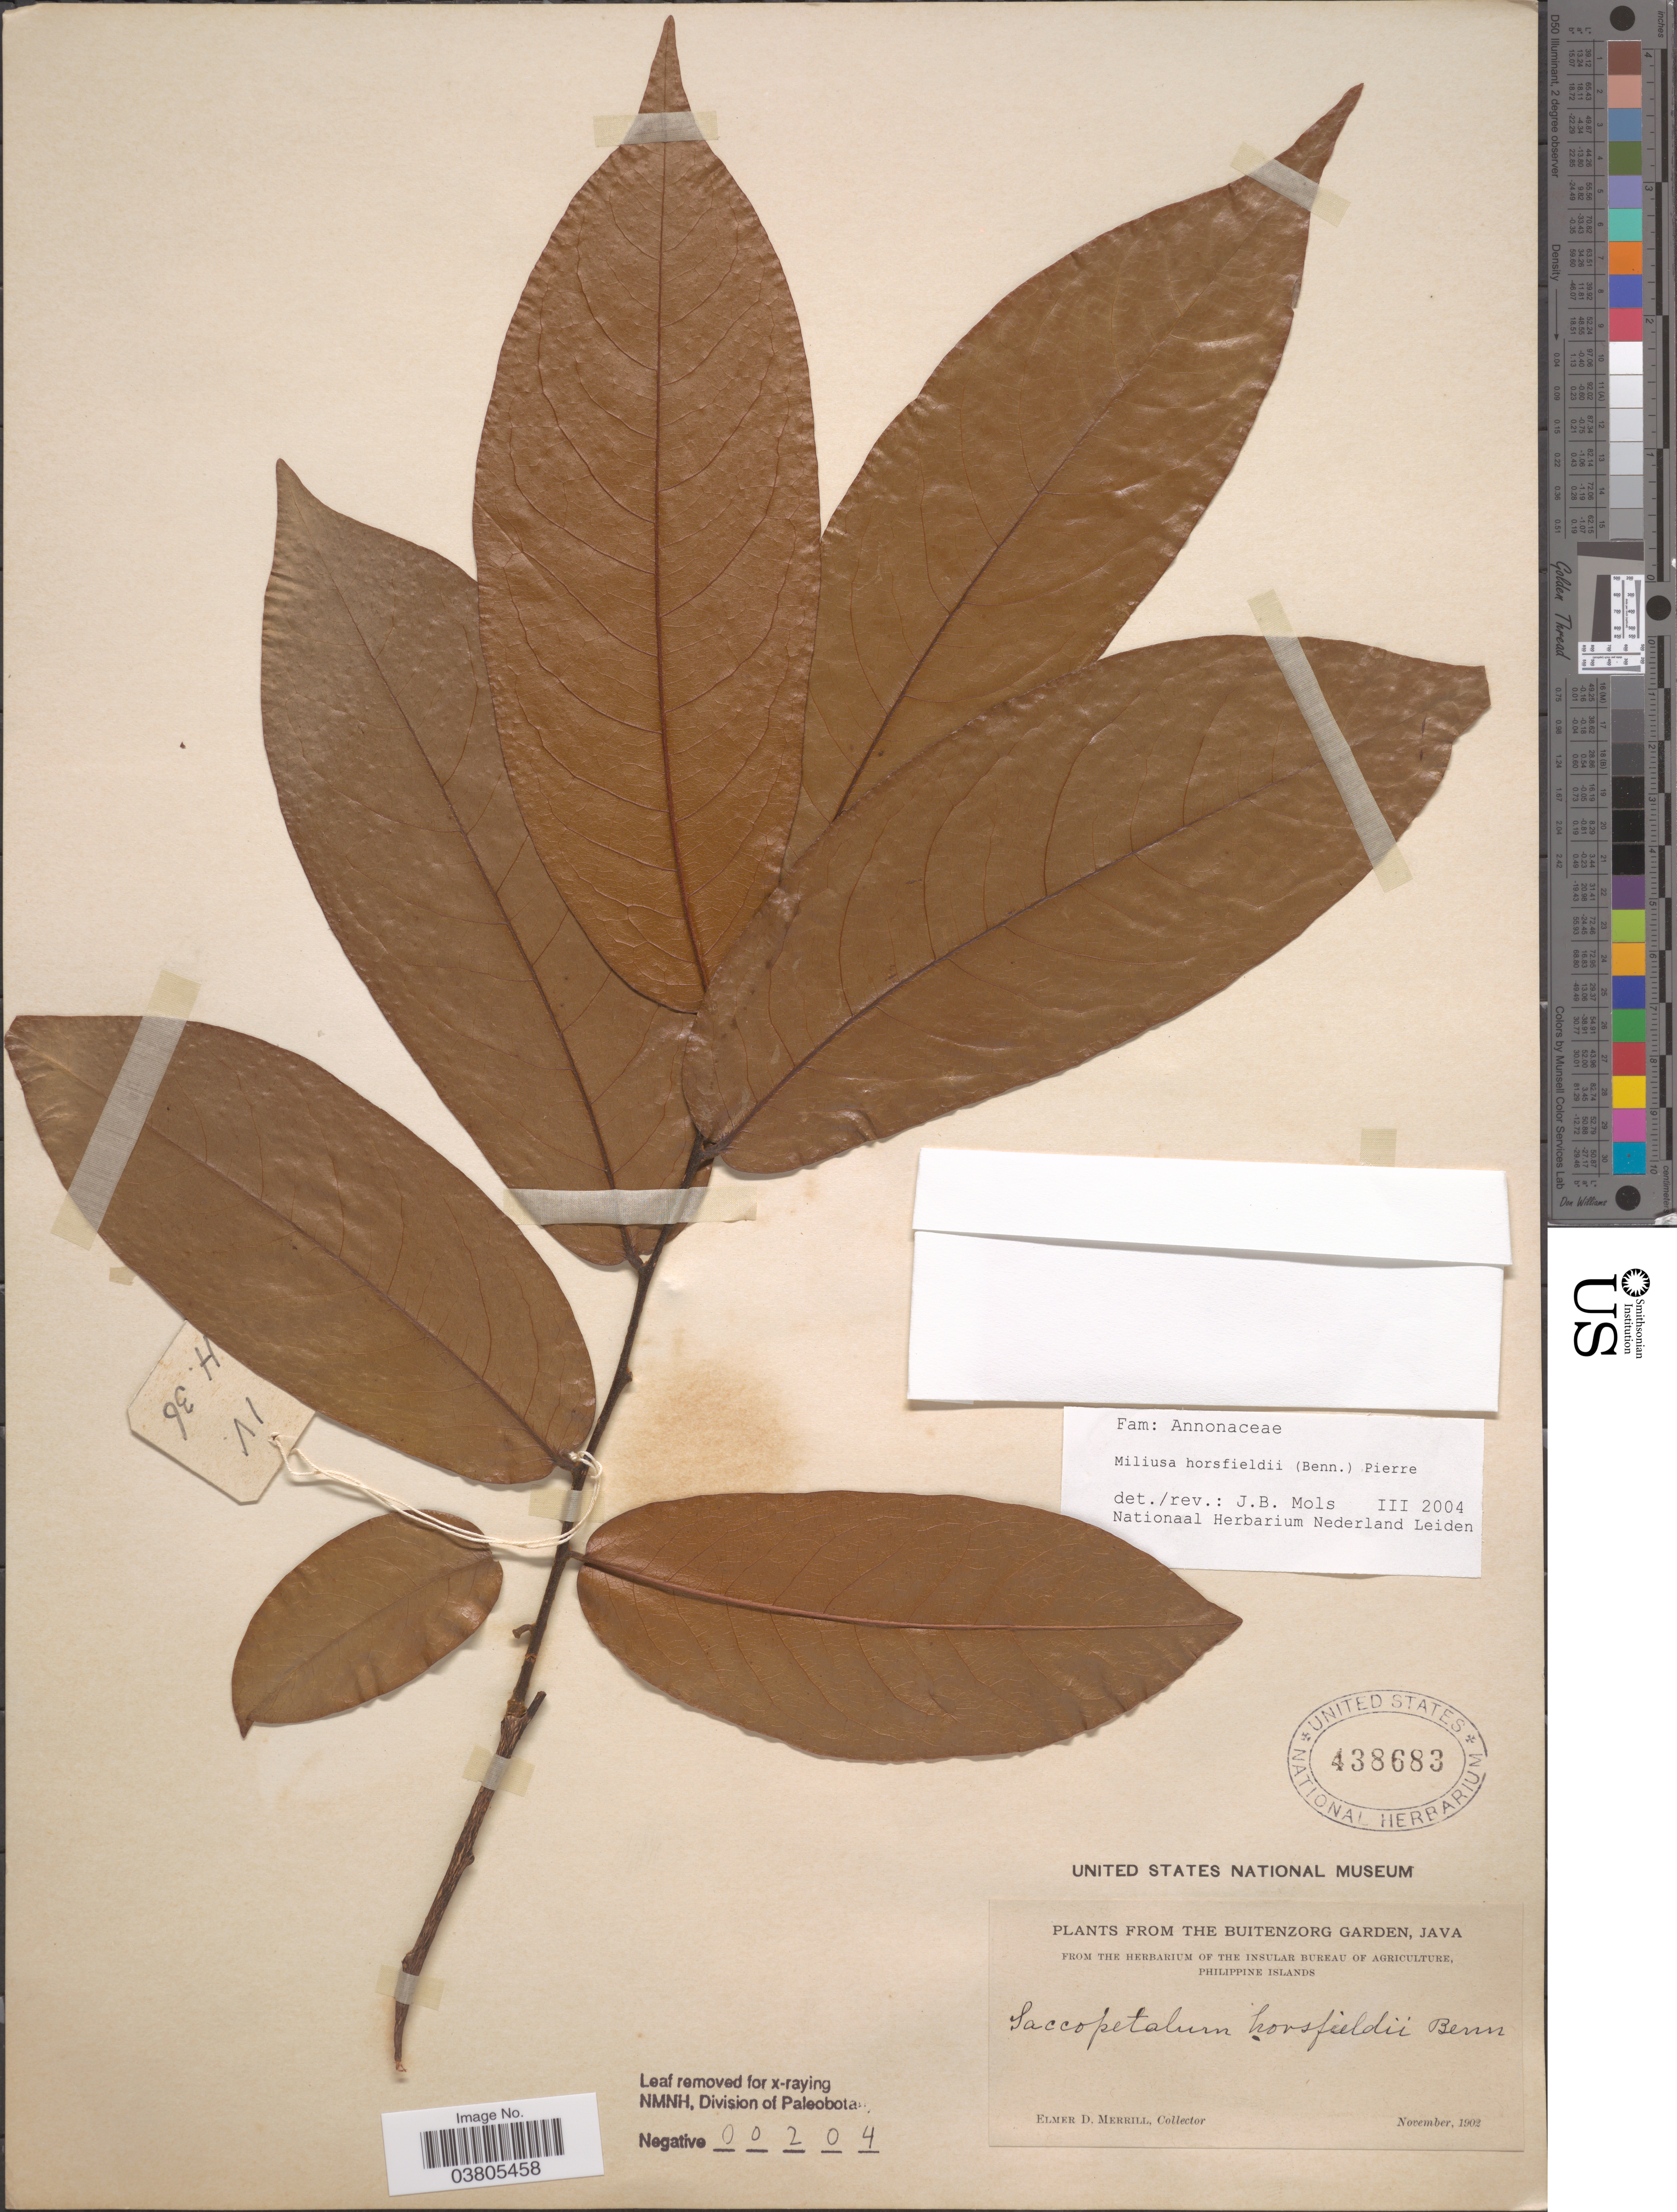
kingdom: Plantae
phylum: Tracheophyta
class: Magnoliopsida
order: Magnoliales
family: Annonaceae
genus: Miliusa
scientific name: Miliusa horsfieldii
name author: (Benn.) Baill. ex Pierre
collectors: E. D. Merrill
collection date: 1902-11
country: Indonesia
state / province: Java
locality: Buitenzorg Garden.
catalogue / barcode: US 438683